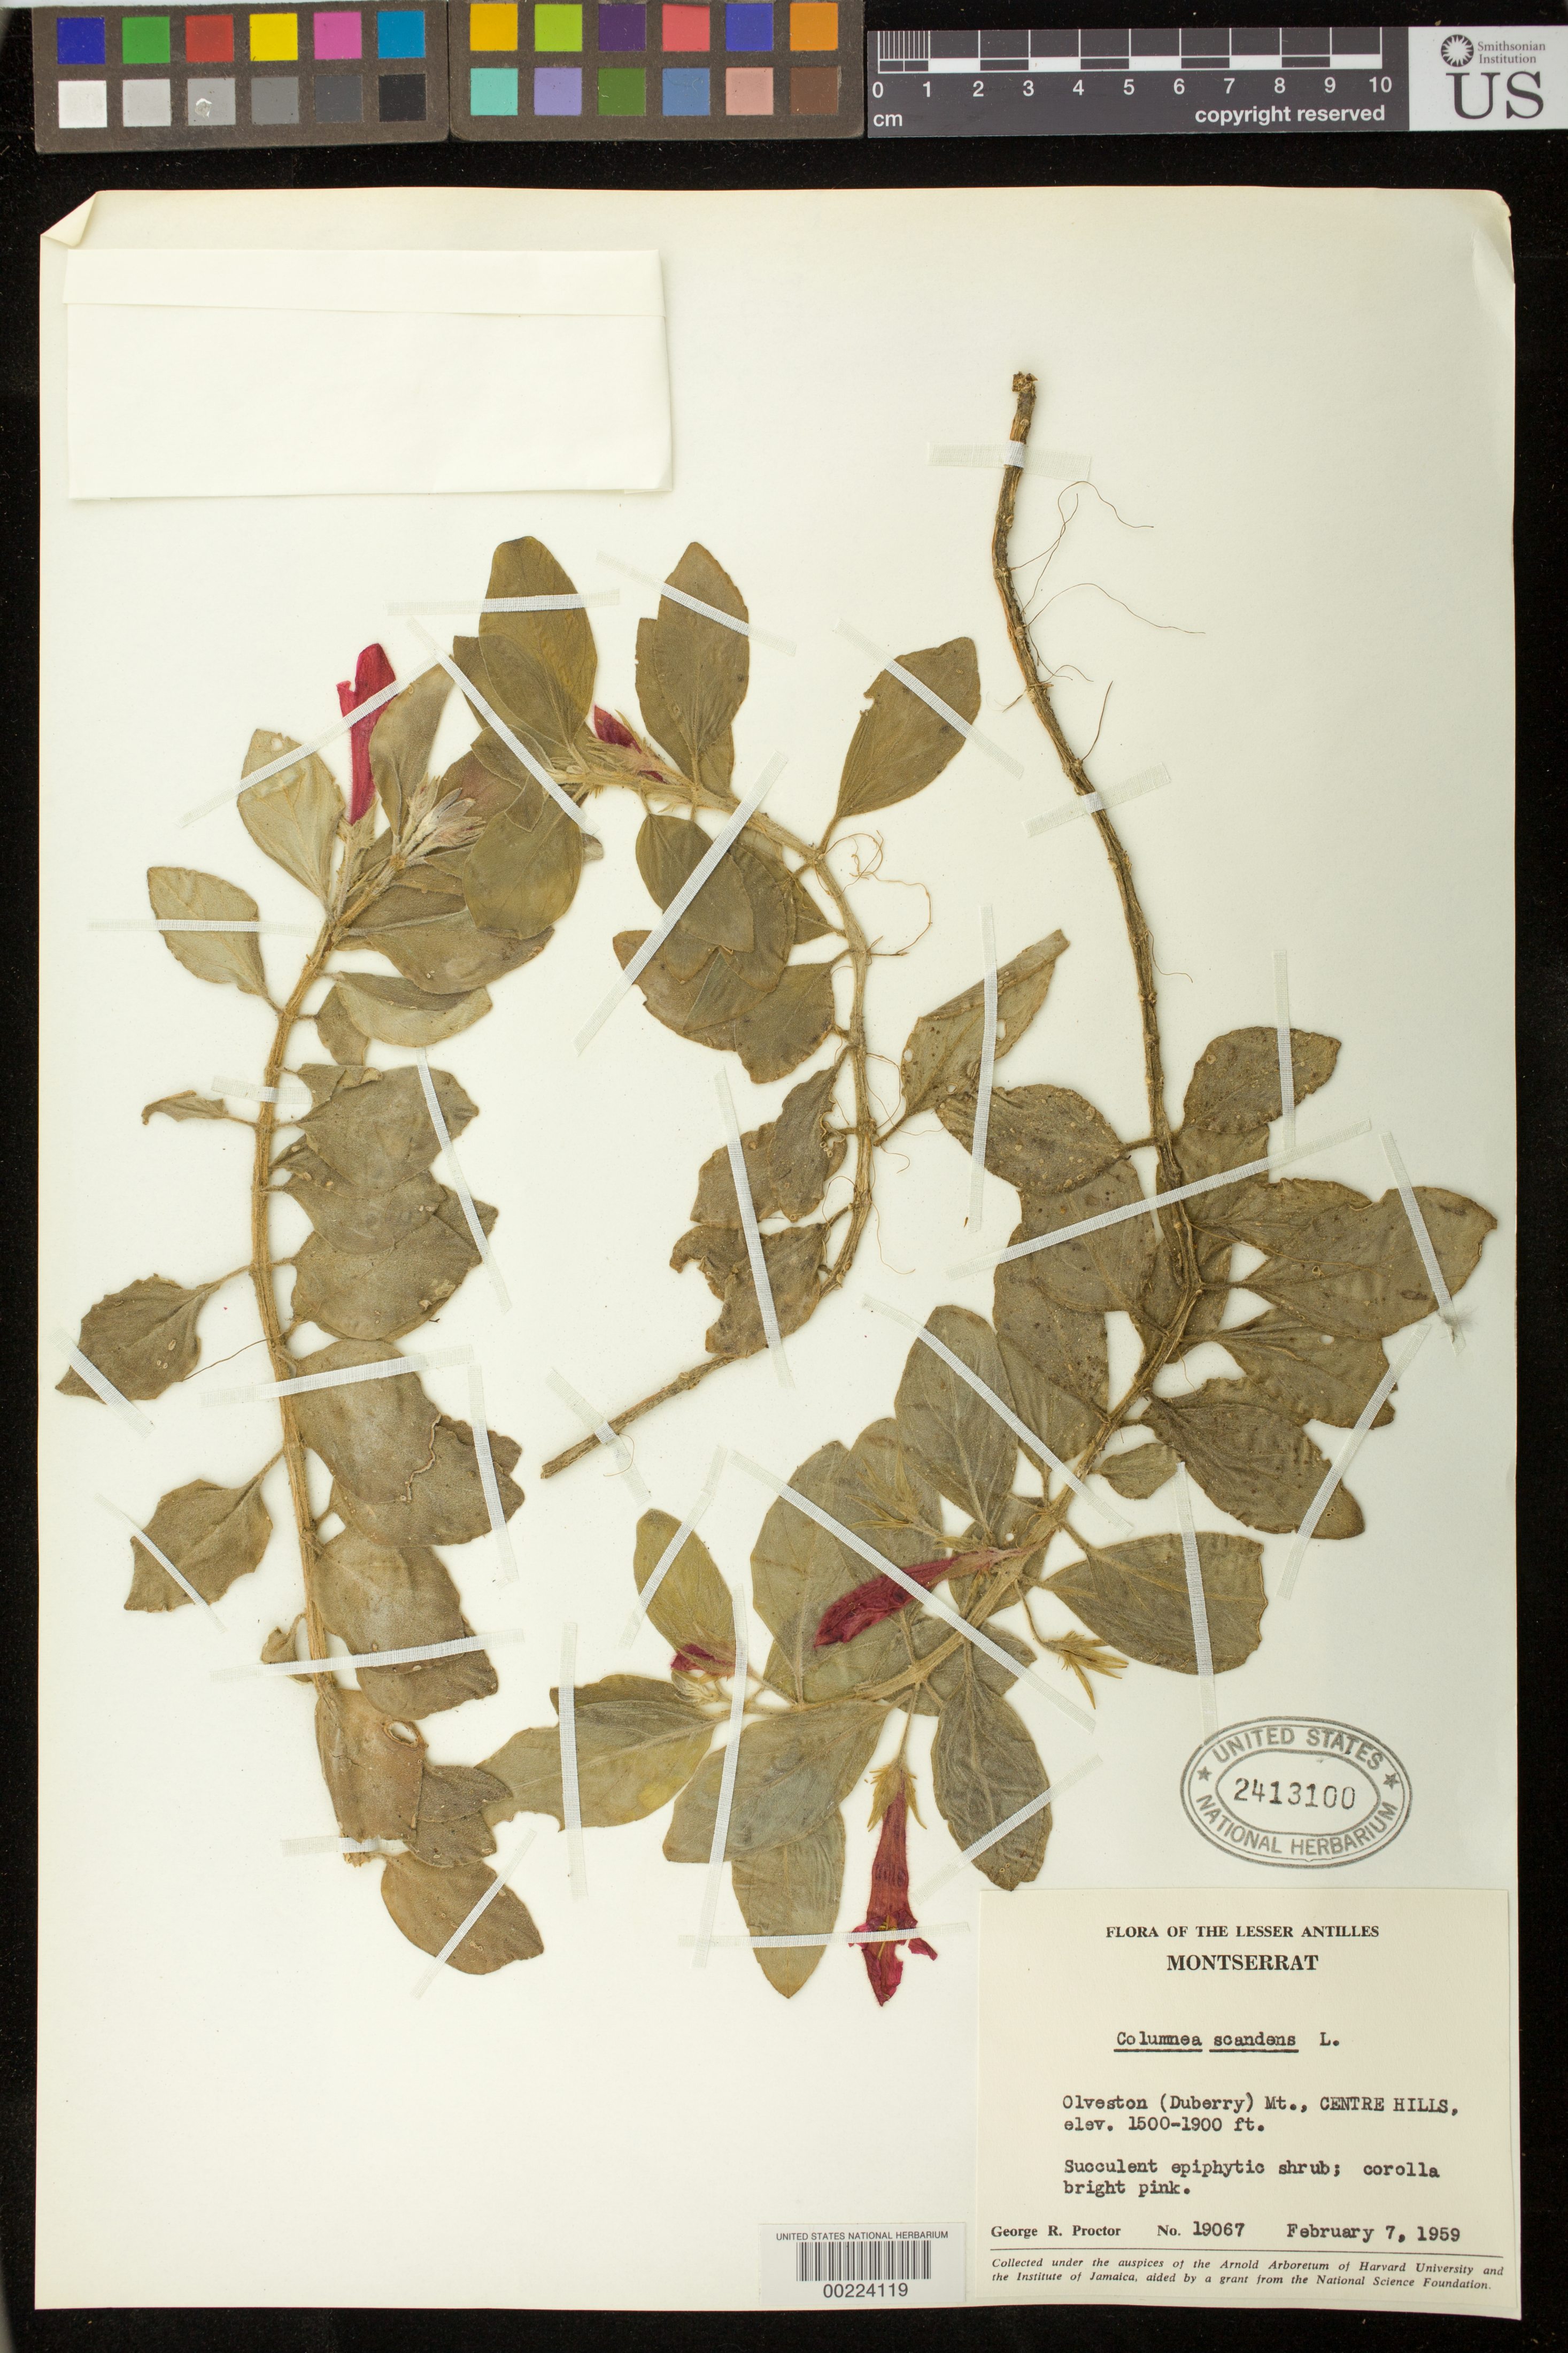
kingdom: Plantae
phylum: Tracheophyta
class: Magnoliopsida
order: Lamiales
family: Gesneriaceae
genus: Columnea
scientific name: Columnea scandens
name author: L.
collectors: G. R. Proctor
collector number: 19067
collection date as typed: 07 Feb 1959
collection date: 1959-02-07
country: Montserrat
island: Montserrat I.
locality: Olveston (Duberry) Mt, centre hills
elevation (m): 457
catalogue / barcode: US 2413100